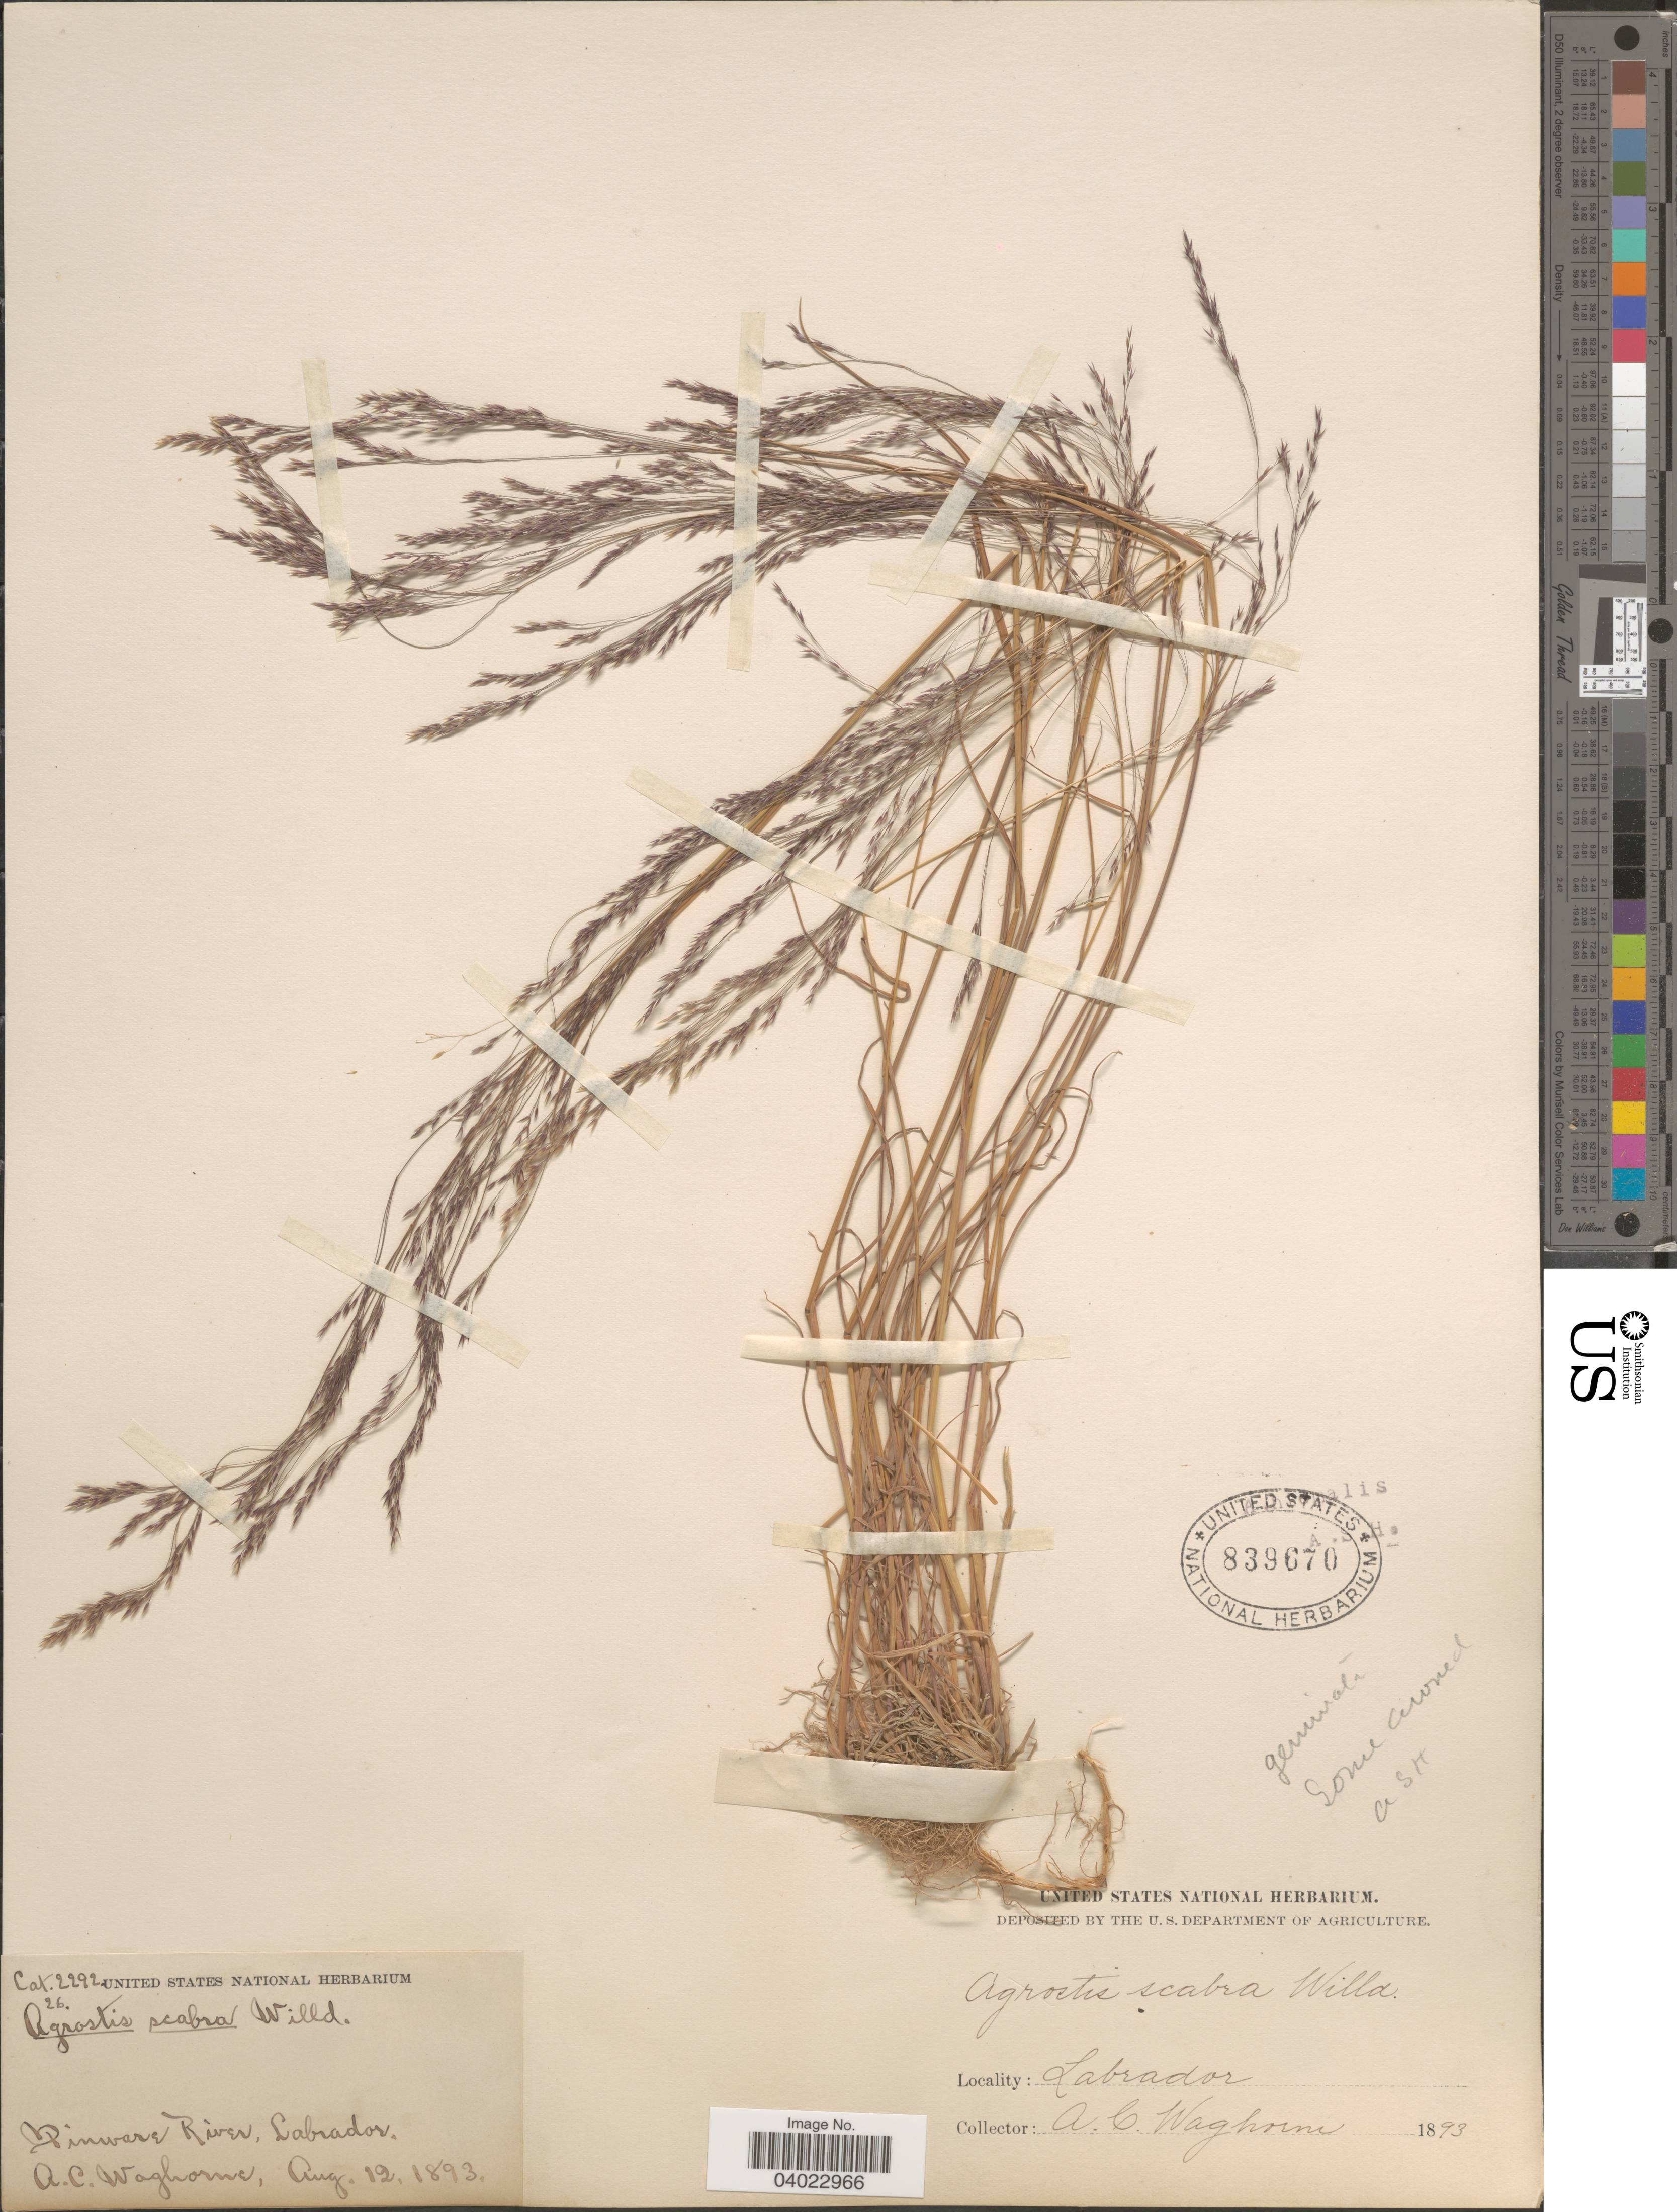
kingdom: Plantae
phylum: Tracheophyta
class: Liliopsida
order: Poales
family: Poaceae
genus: Agrostis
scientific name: Agrostis scabra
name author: Willd.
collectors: A. Waghorne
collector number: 26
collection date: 1893-08-12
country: Canada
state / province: Newfoundland and Labrador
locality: Pinware River, Labrador.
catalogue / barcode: US 839670